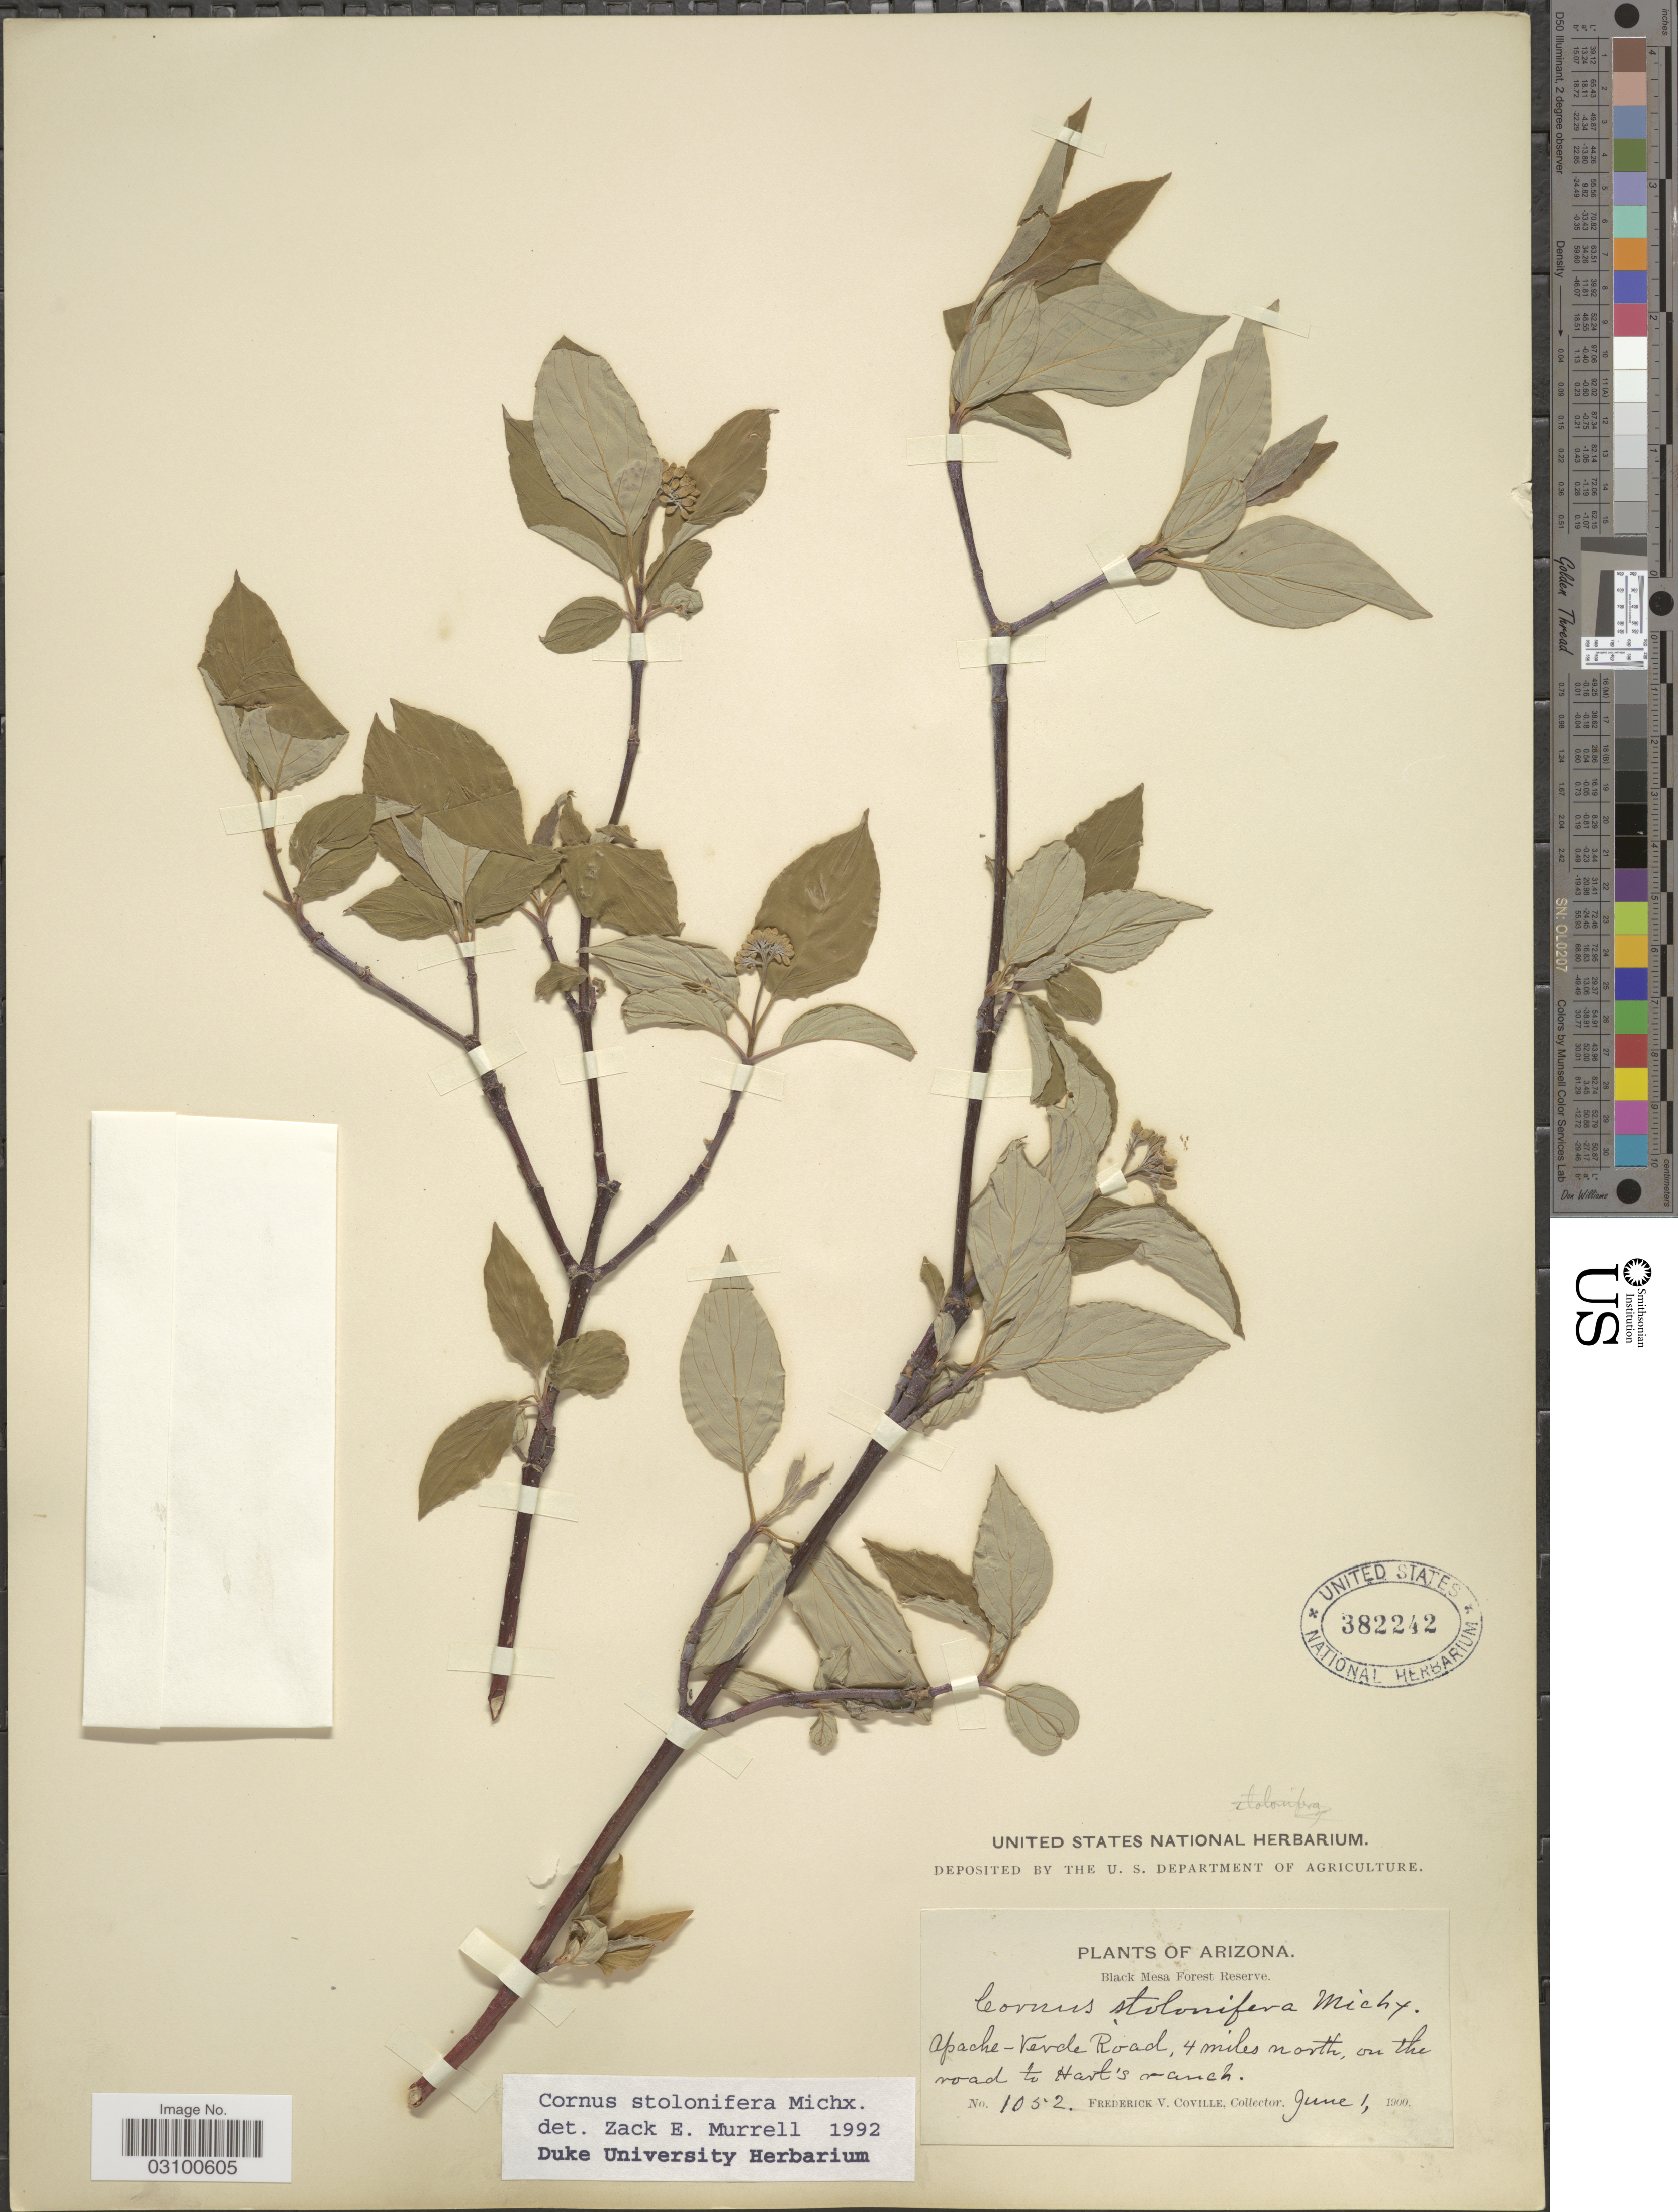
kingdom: Plantae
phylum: Tracheophyta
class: Magnoliopsida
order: Cornales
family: Cornaceae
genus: Cornus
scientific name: Cornus sericea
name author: L.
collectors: F. V. Coville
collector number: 1052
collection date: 1900-06-01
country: United States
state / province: Arizona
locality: Black Mesa Forest Reserve. Apache-Verde Road, 4 miles north, on the road to Hart's ranch.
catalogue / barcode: US 382242